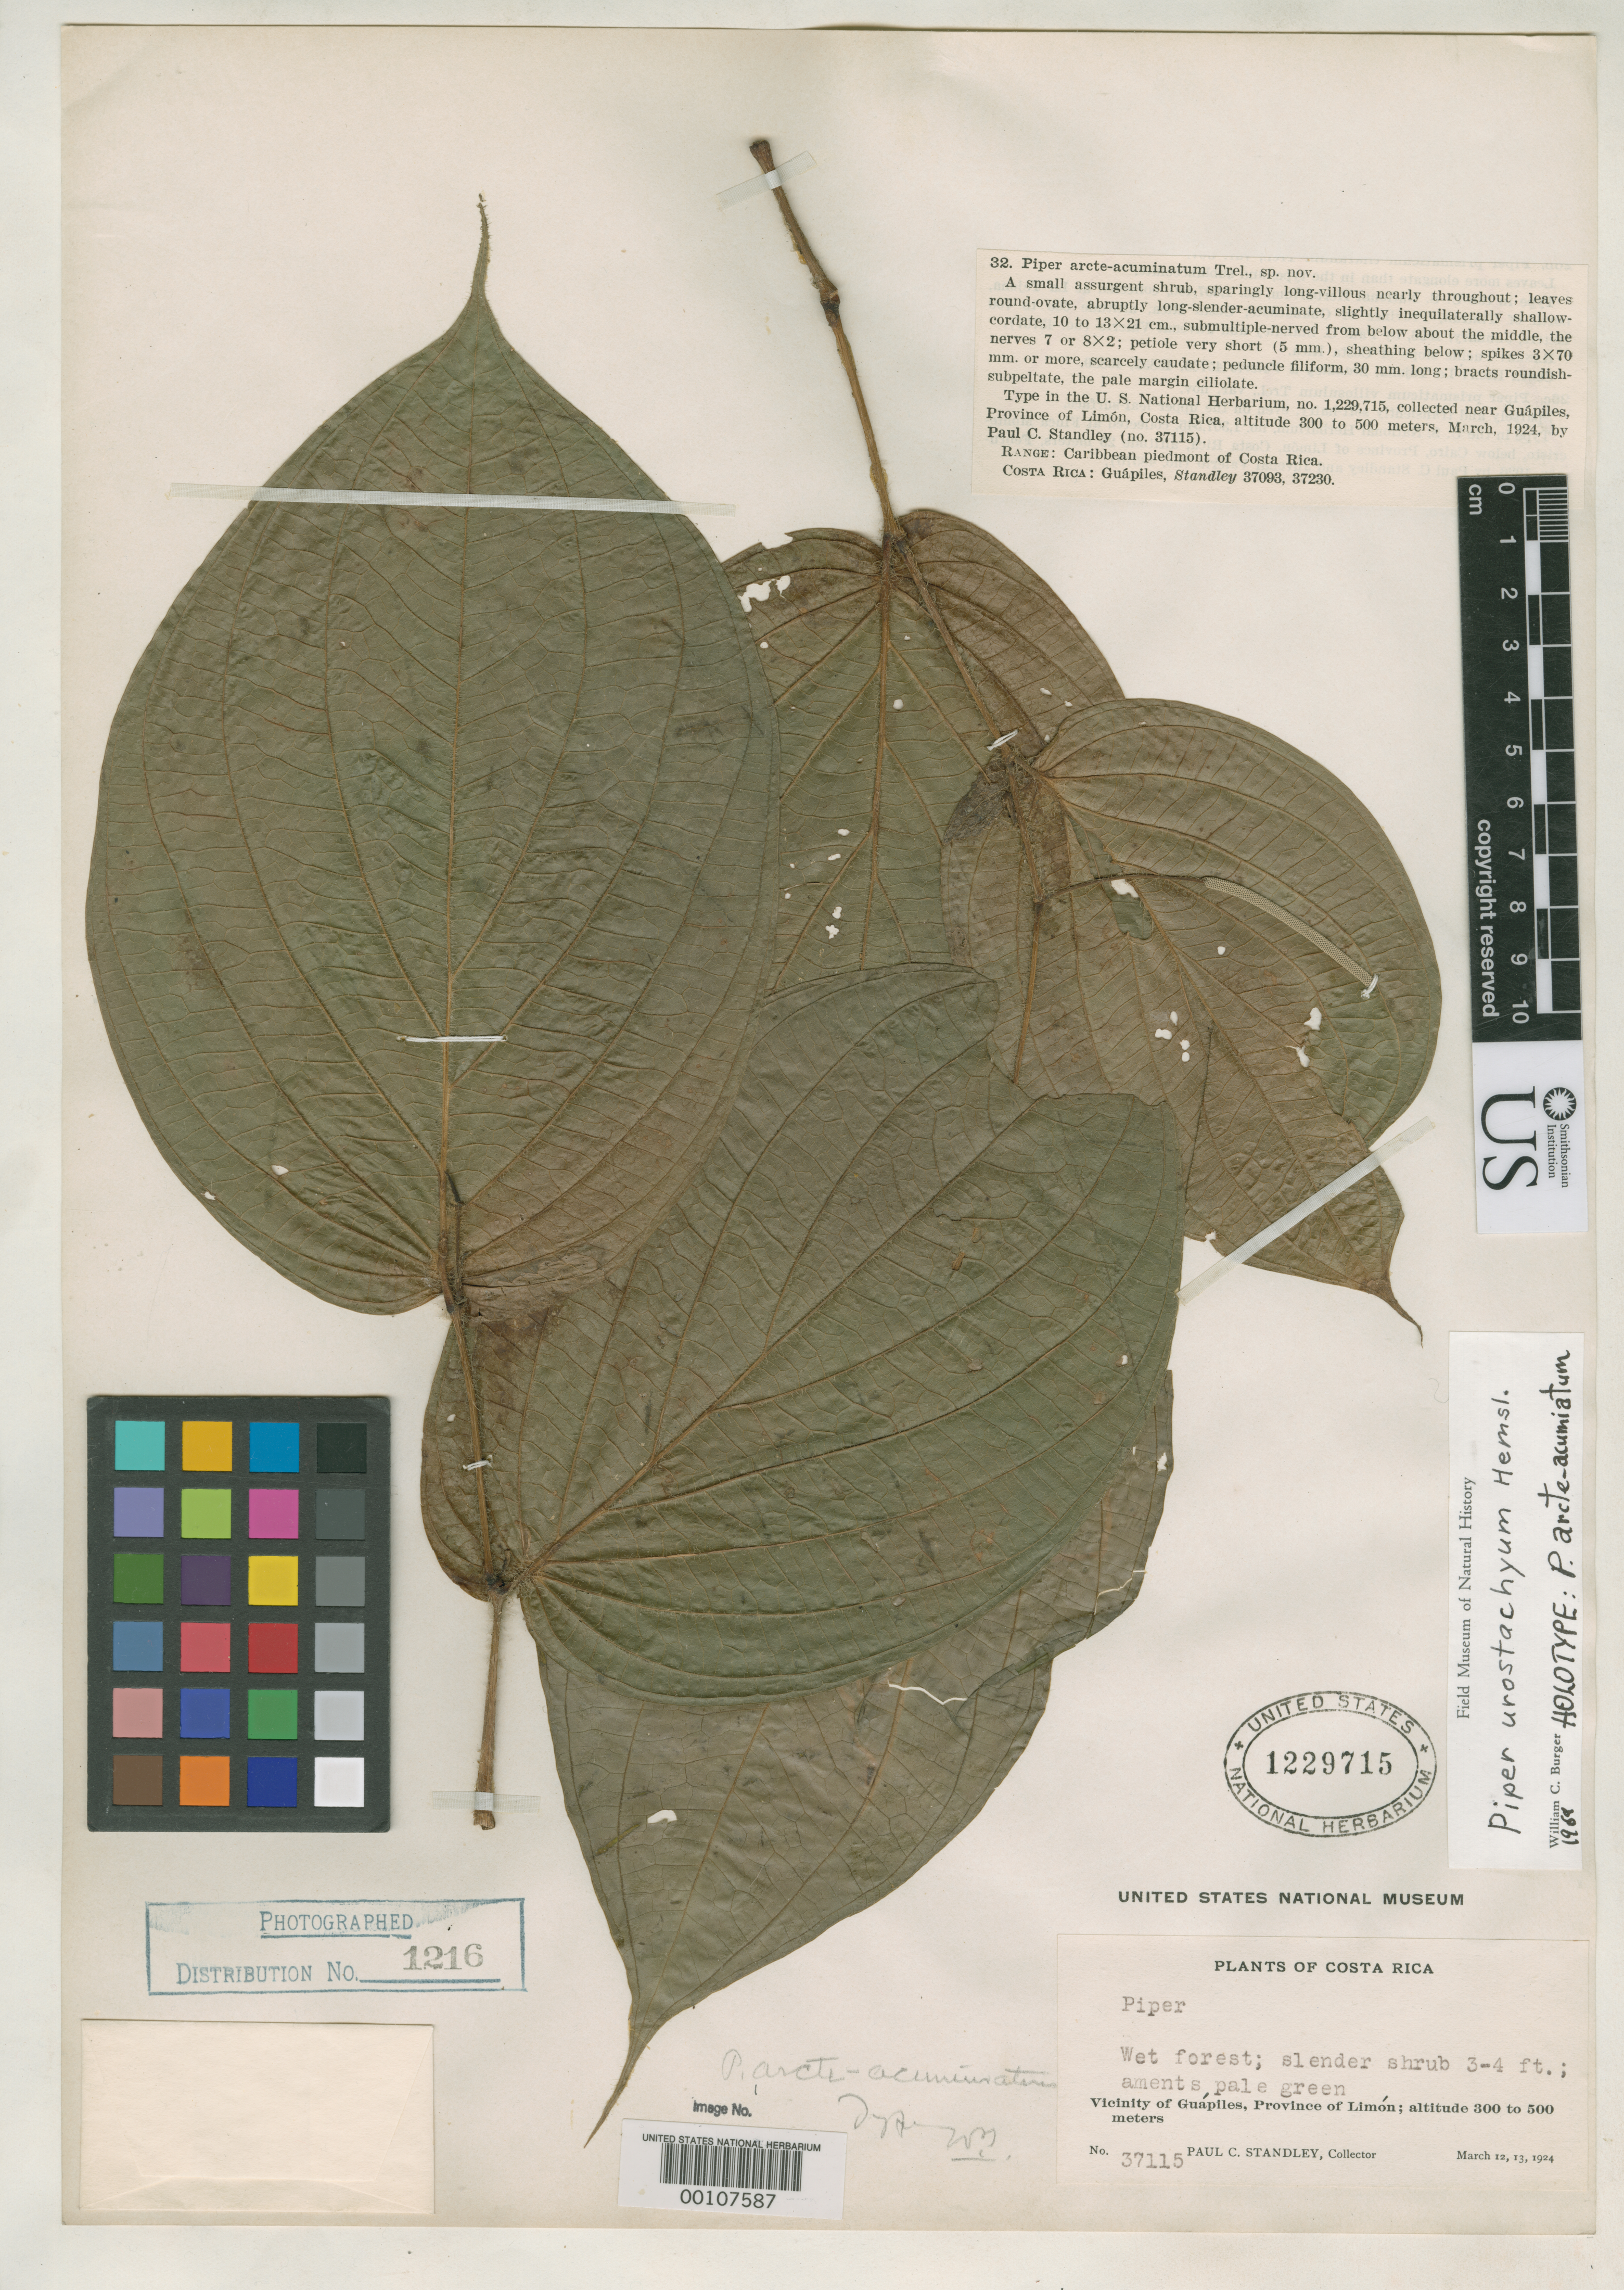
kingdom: Plantae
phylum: Tracheophyta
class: Magnoliopsida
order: Piperales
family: Piperaceae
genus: Piper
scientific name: Piper arcteacuminatum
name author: Trel.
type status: Holotype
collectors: P. C. Standley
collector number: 37115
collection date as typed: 12 Mar 1924 to 13 Mar 1924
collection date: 1924-03-12/1924-03-13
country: Costa Rica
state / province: Limón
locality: Vicinity of Guapiles.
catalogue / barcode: US 1229715